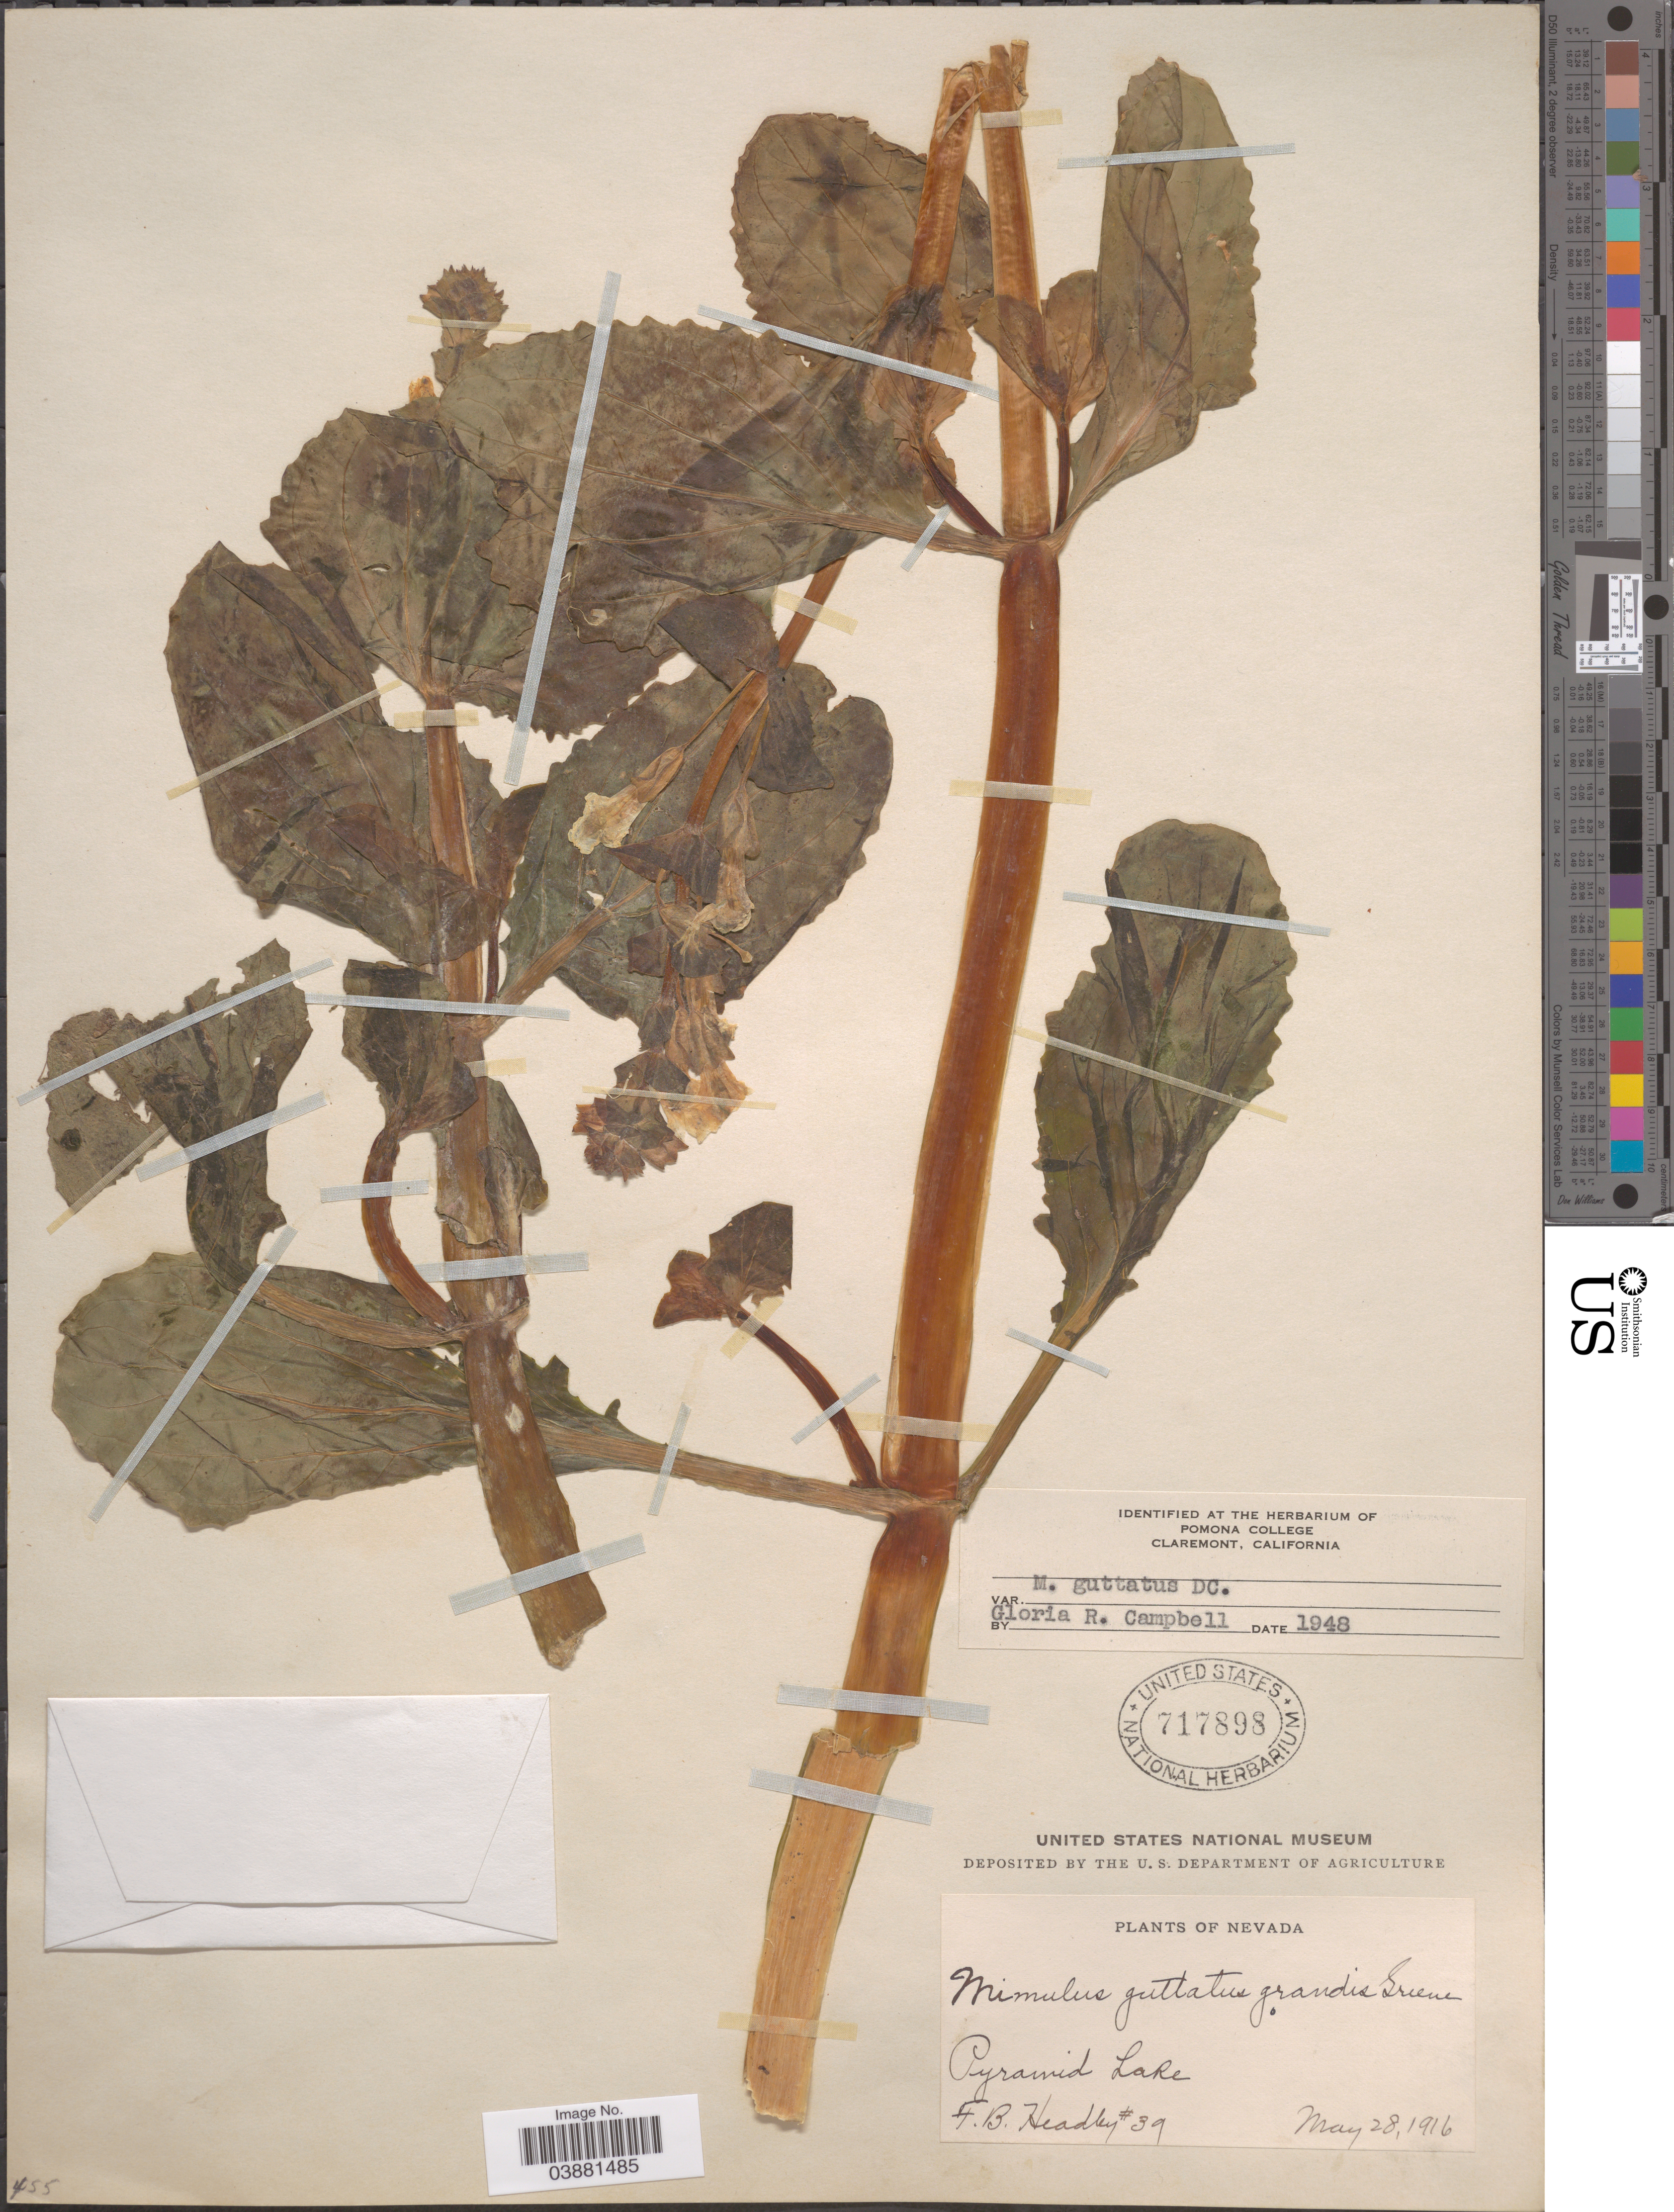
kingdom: Plantae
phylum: Tracheophyta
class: Magnoliopsida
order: Lamiales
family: Phrymaceae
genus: Mimulus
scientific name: Mimulus guttatus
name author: DC.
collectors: F. B. Headley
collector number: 39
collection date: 1916-05-28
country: United States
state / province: Nevada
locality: Pyramid Lake.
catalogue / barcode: US 717898